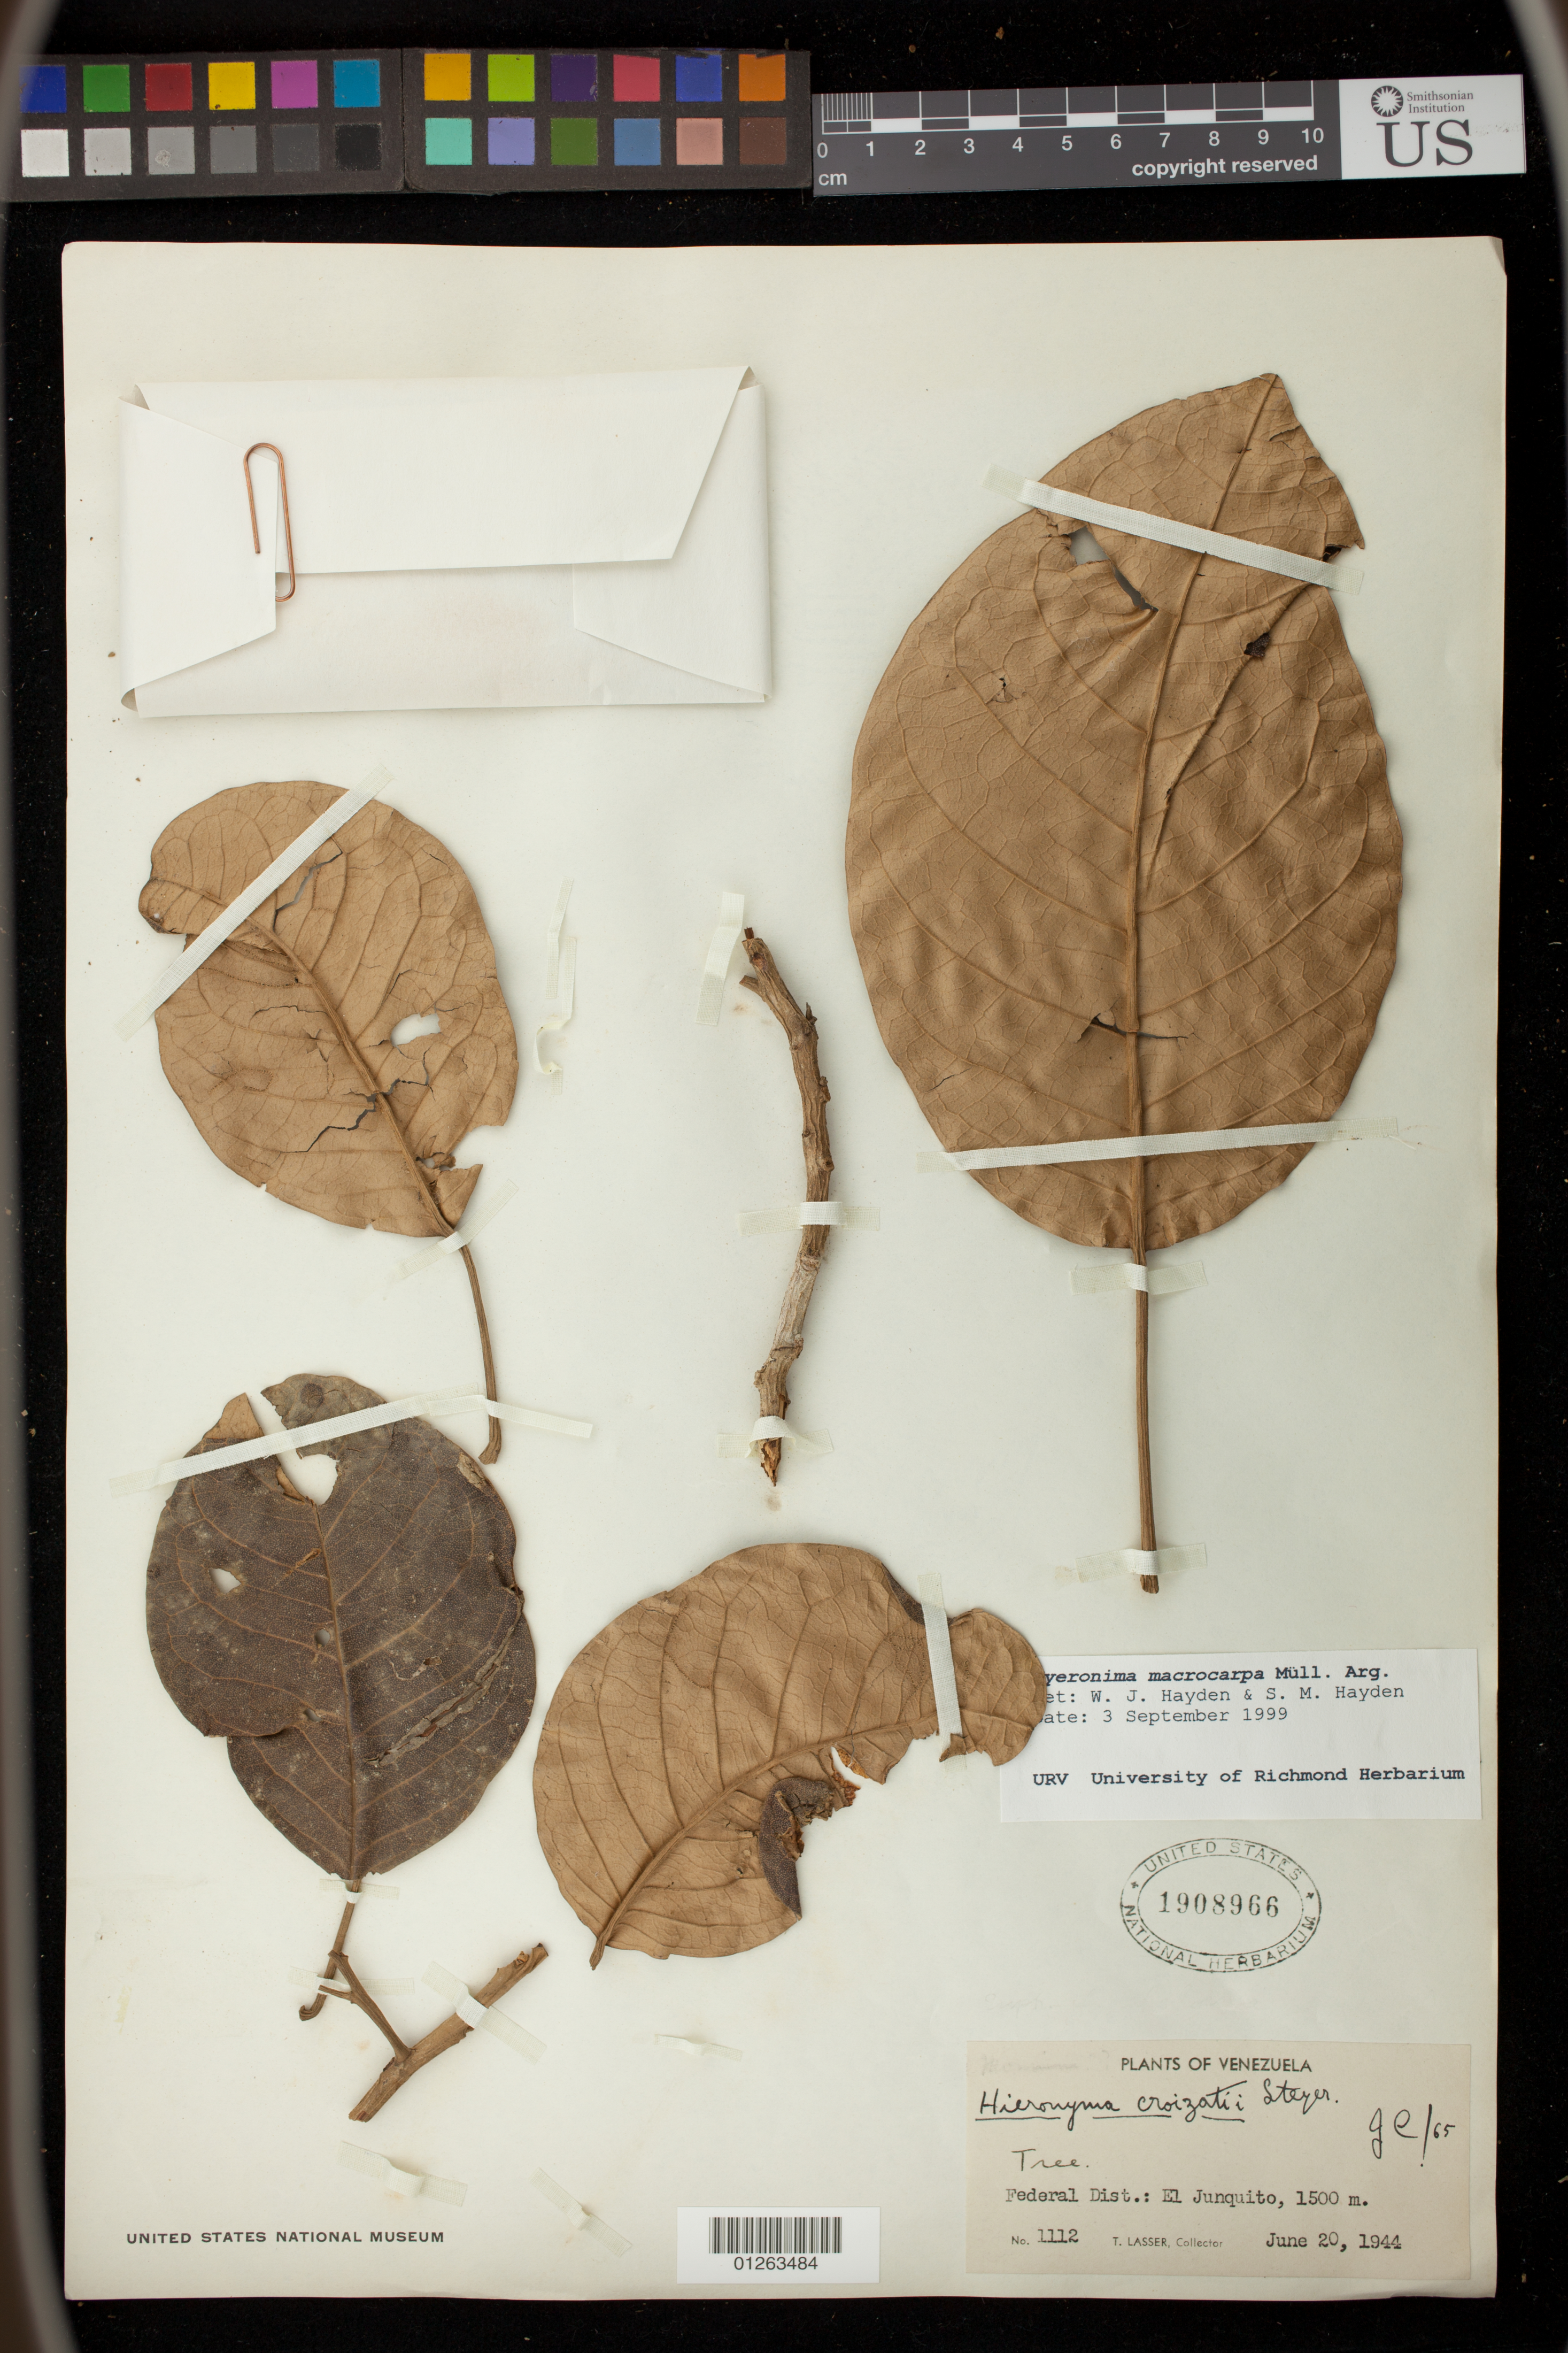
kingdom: Plantae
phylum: Tracheophyta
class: Magnoliopsida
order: Malpighiales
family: Phyllanthaceae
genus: Hieronyma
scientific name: Hieronyma macrocarpa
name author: (Müll. Arg.) Pax & K. Hoffm.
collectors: T. Lasser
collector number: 1112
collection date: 1944-06-20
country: Venezuela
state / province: Distrito Federal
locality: Federal Dist.: El Junquito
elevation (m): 1506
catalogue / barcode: US 1908966